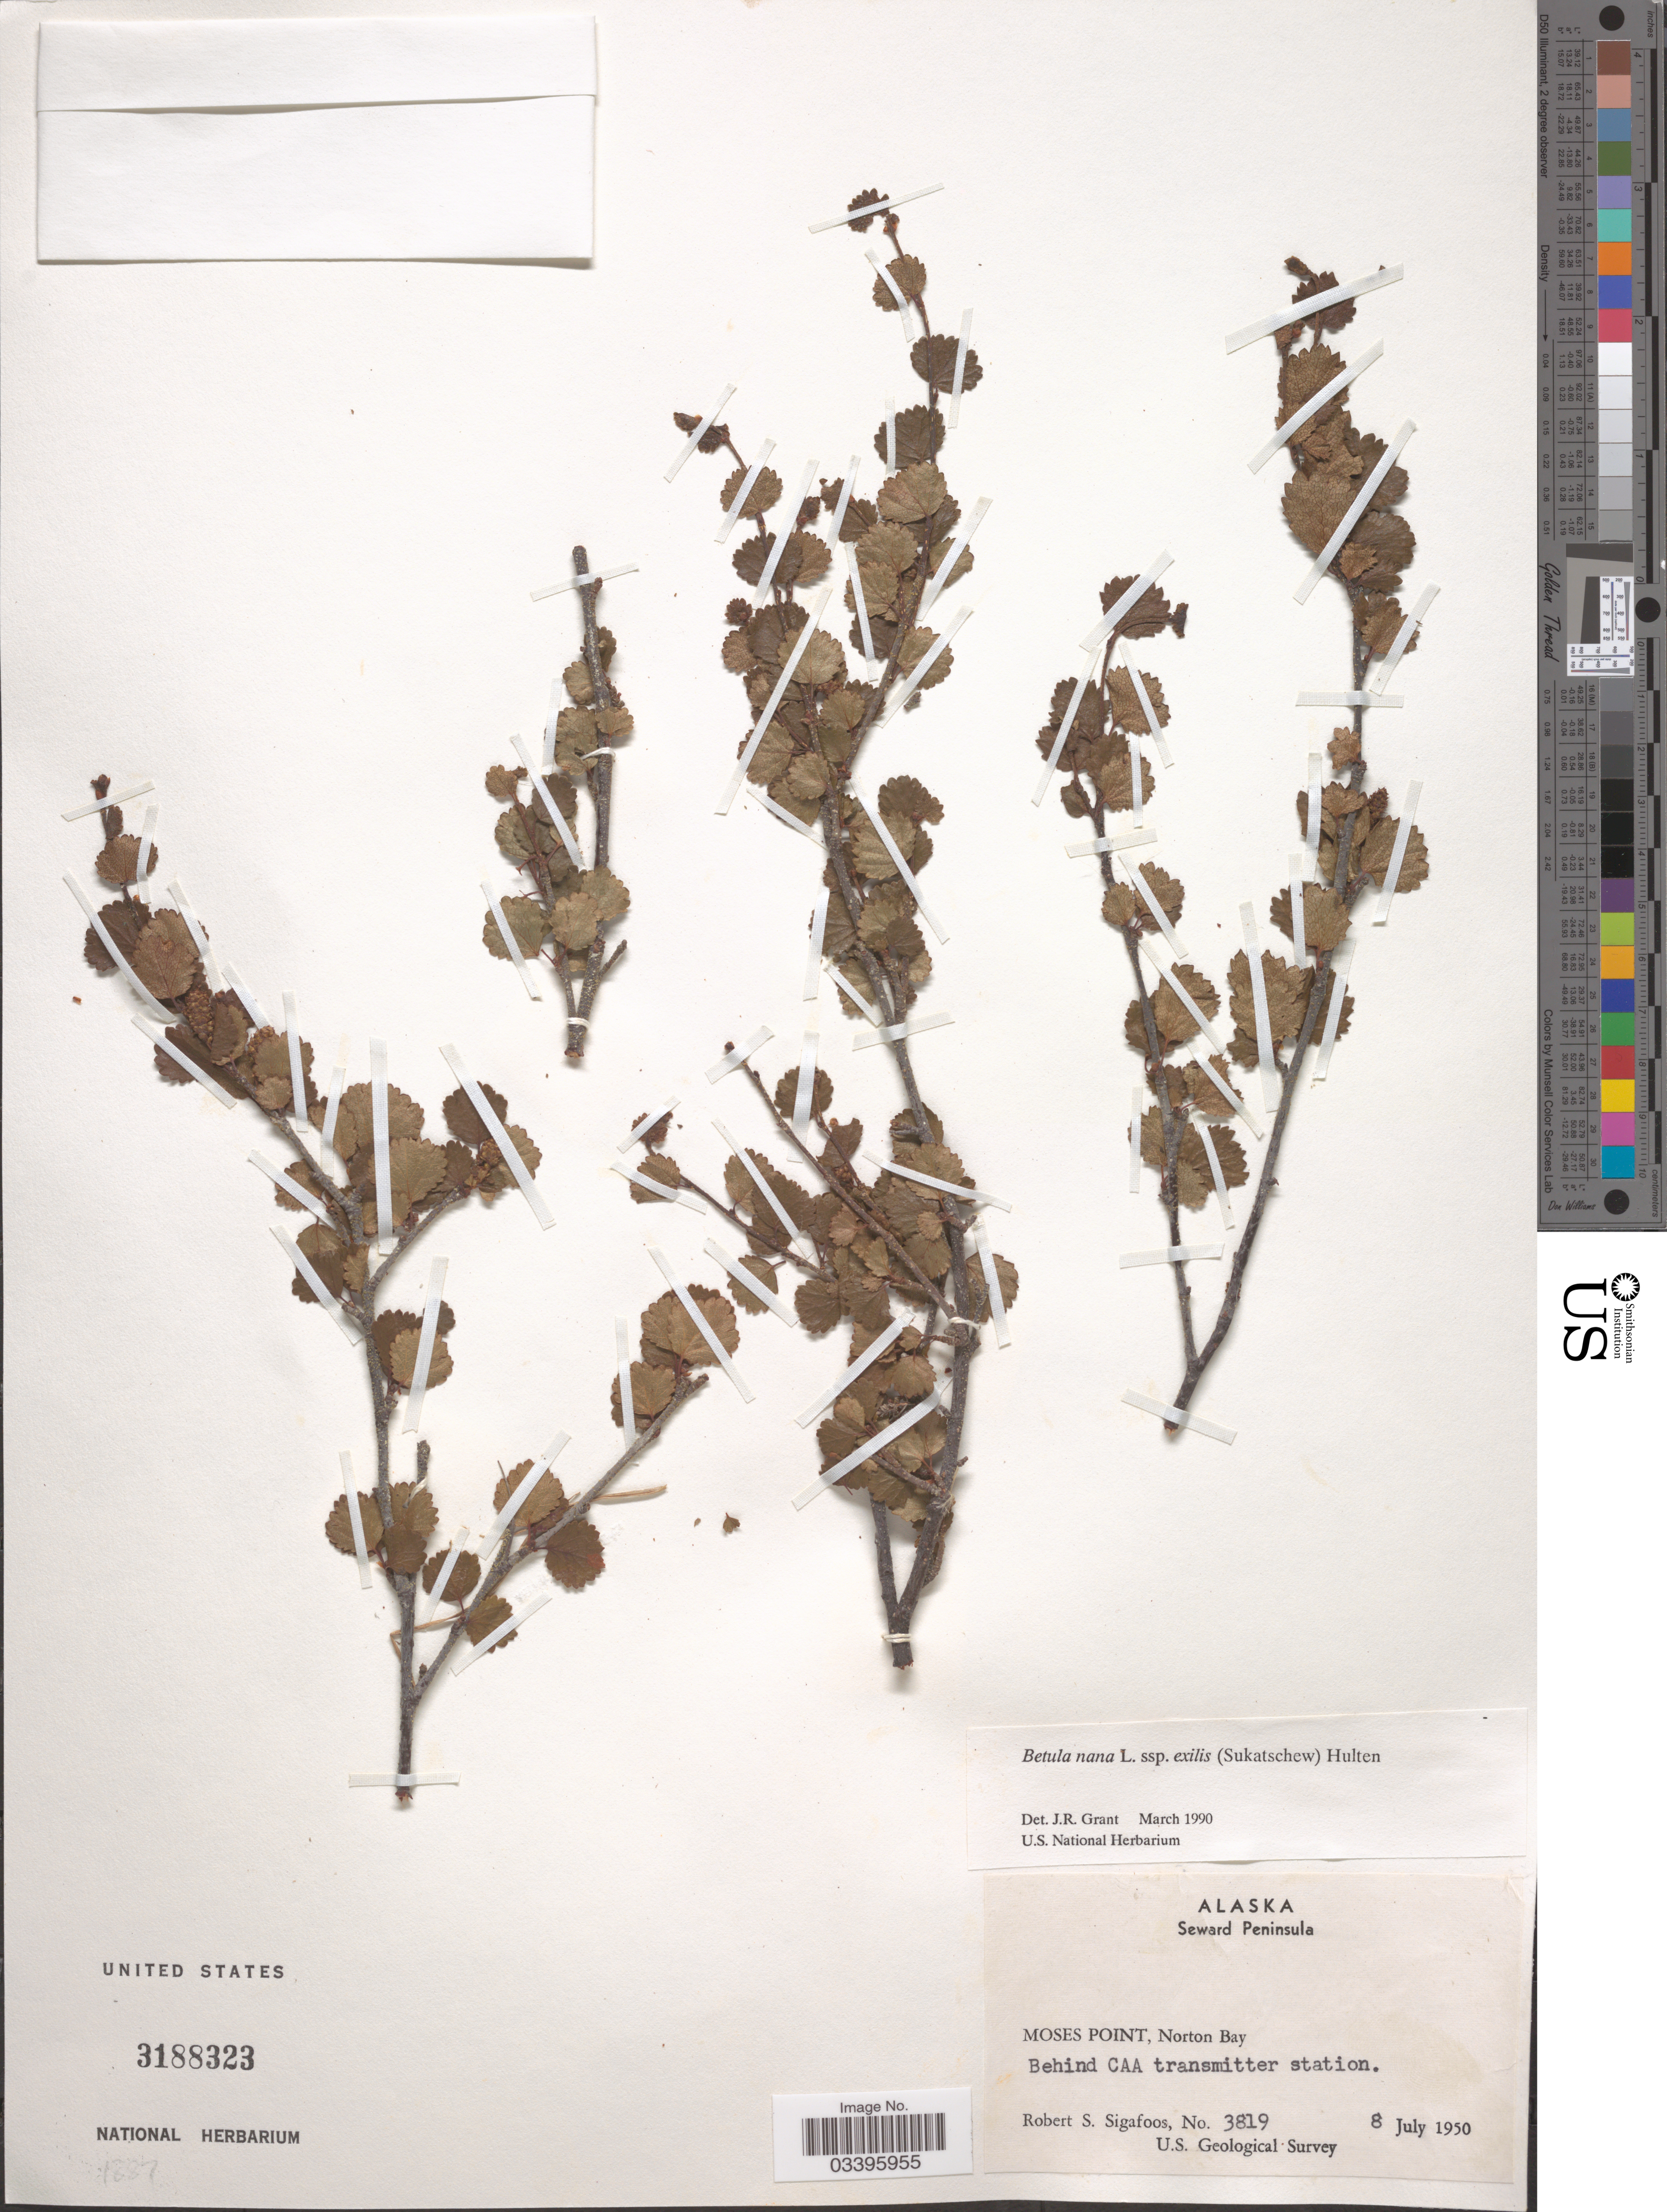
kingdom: Plantae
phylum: Tracheophyta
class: Magnoliopsida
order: Fagales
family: Betulaceae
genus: Betula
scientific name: Betula nana subsp. exilis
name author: L.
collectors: R. Sigafoos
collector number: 3819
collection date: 1950-07-08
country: United States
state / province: Alaska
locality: Seward Peninsula. Moses Point, Norton Bay. Behind CAA transmitter station.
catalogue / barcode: US 3188323